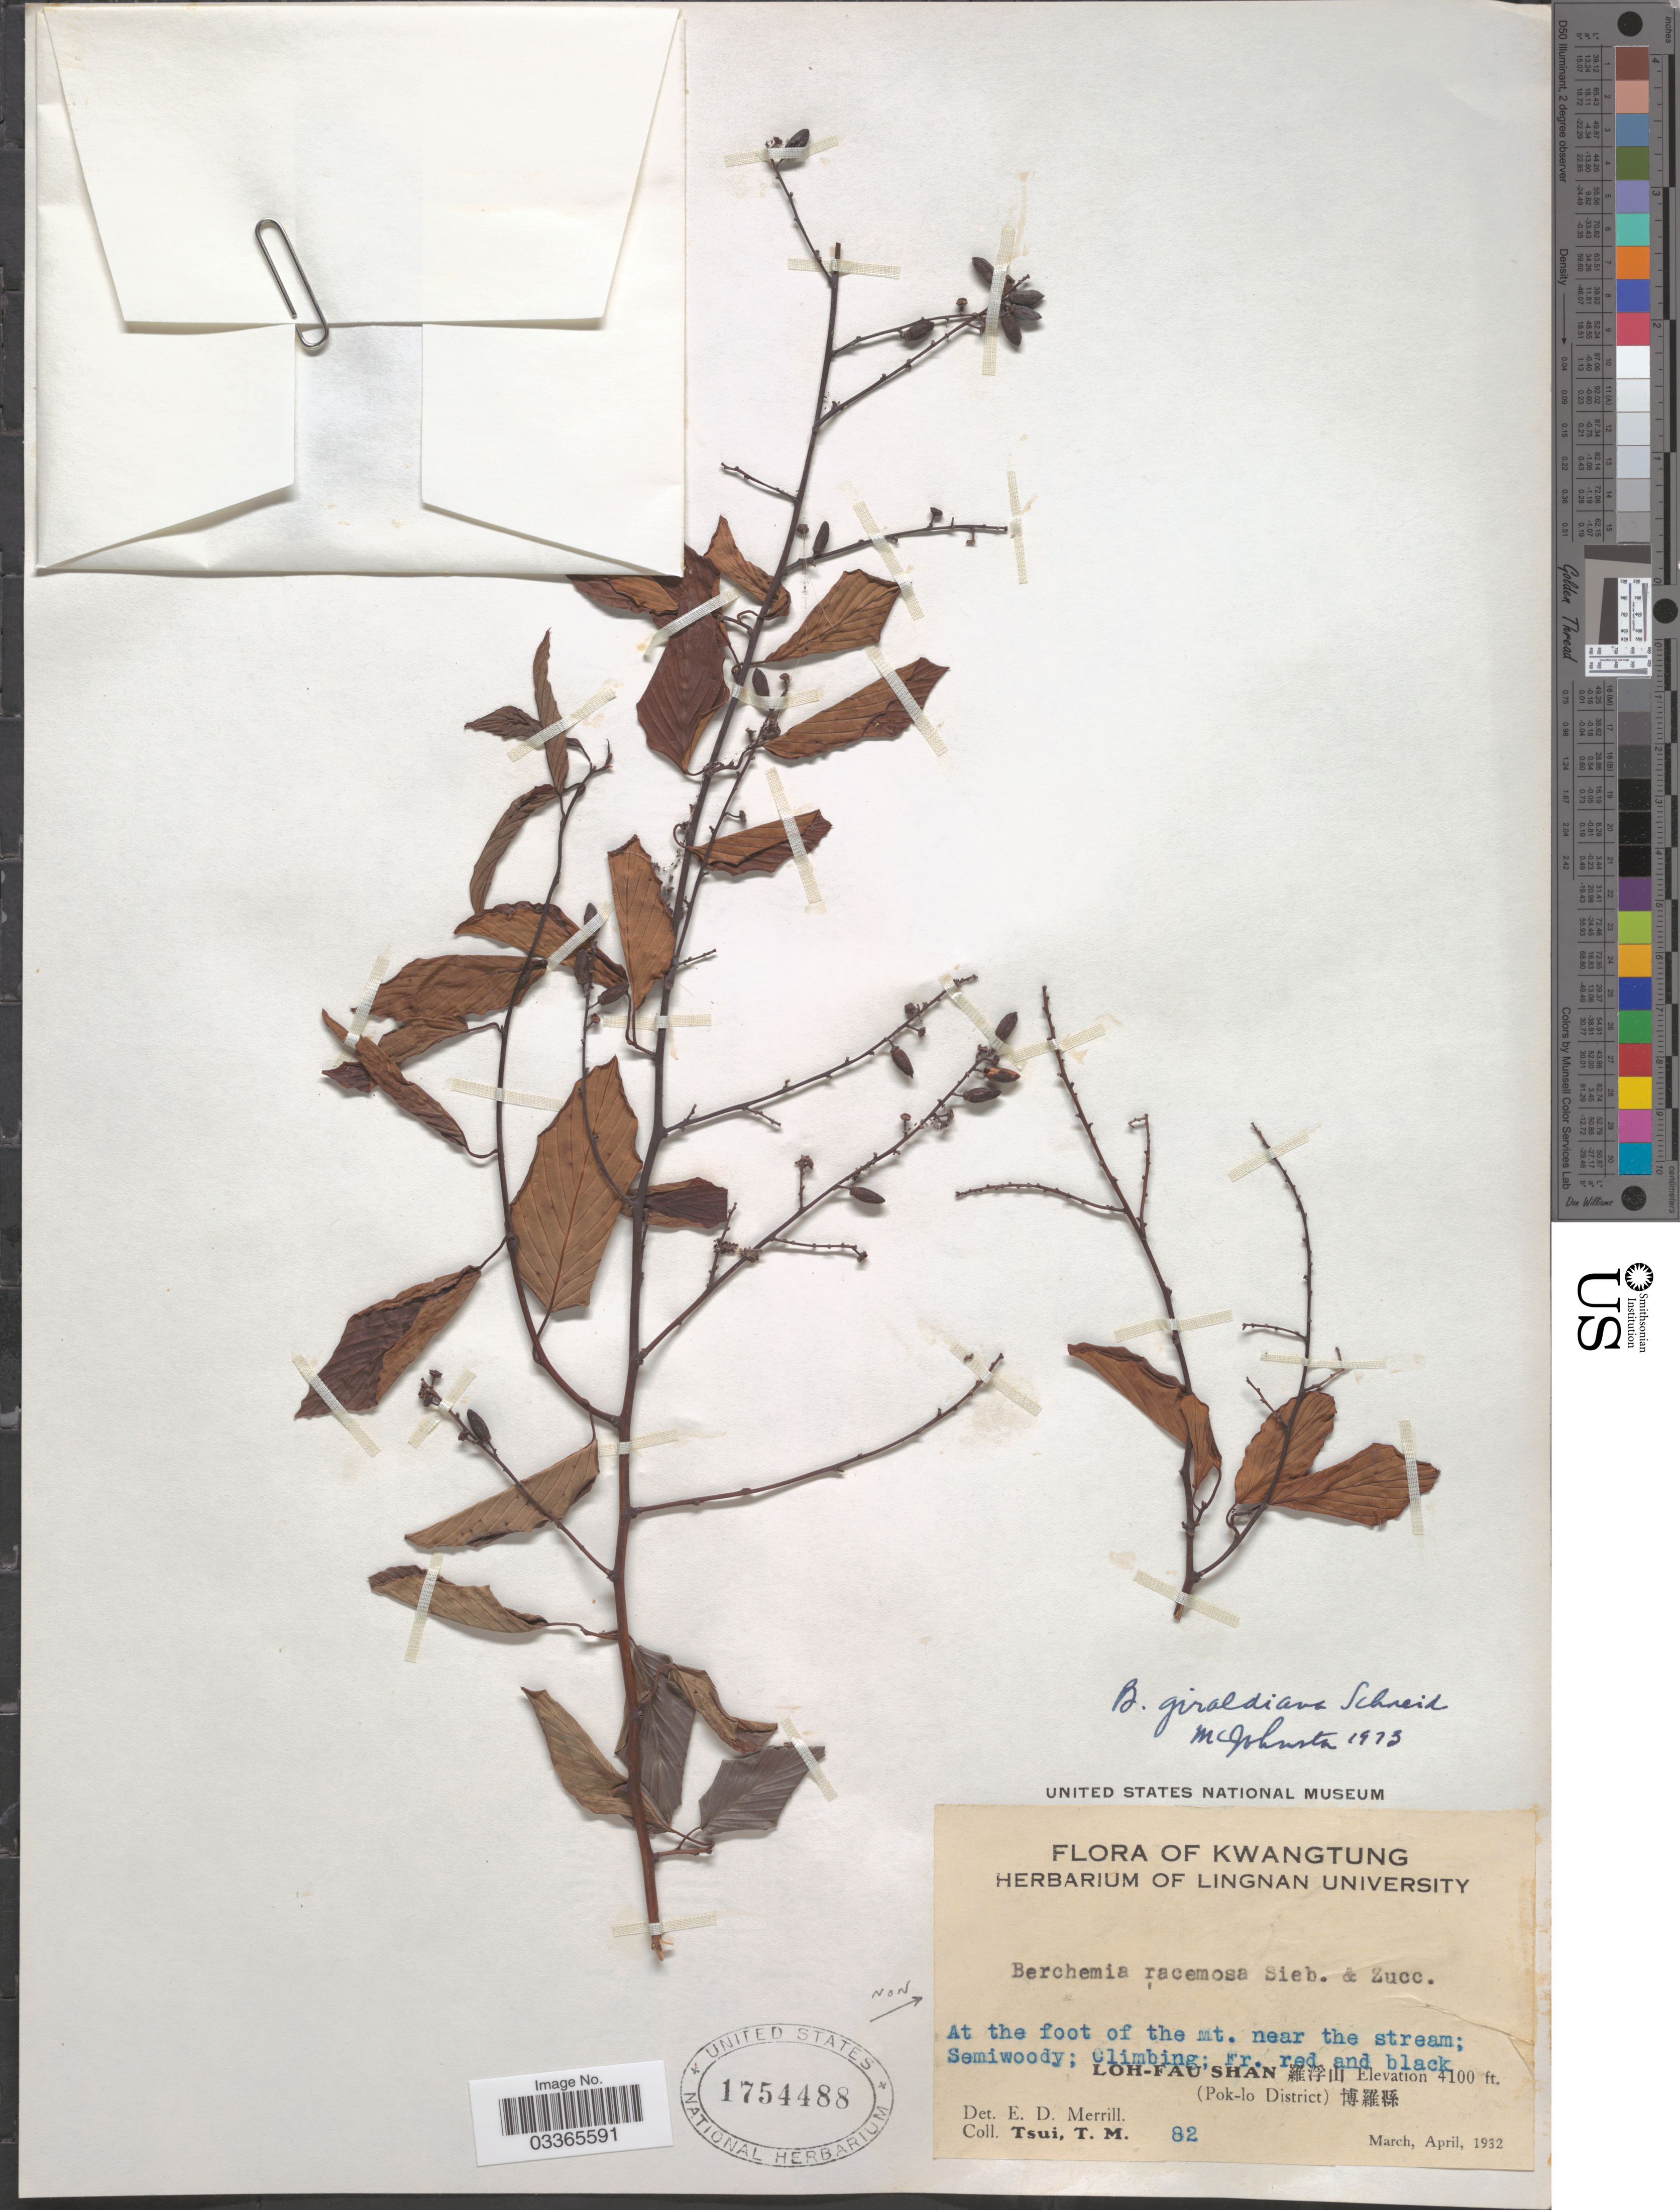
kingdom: Plantae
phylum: Tracheophyta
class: Magnoliopsida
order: Rosales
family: Rhamnaceae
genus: Berchemia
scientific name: Berchemia giraldiana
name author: C.K. Schneid.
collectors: T. Tsui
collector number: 82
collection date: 1932-03/1932-04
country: China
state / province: Guangdong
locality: Kwatung,Loh-Fau Shan (Pok-lo District)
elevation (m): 1250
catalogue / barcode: US 1754488